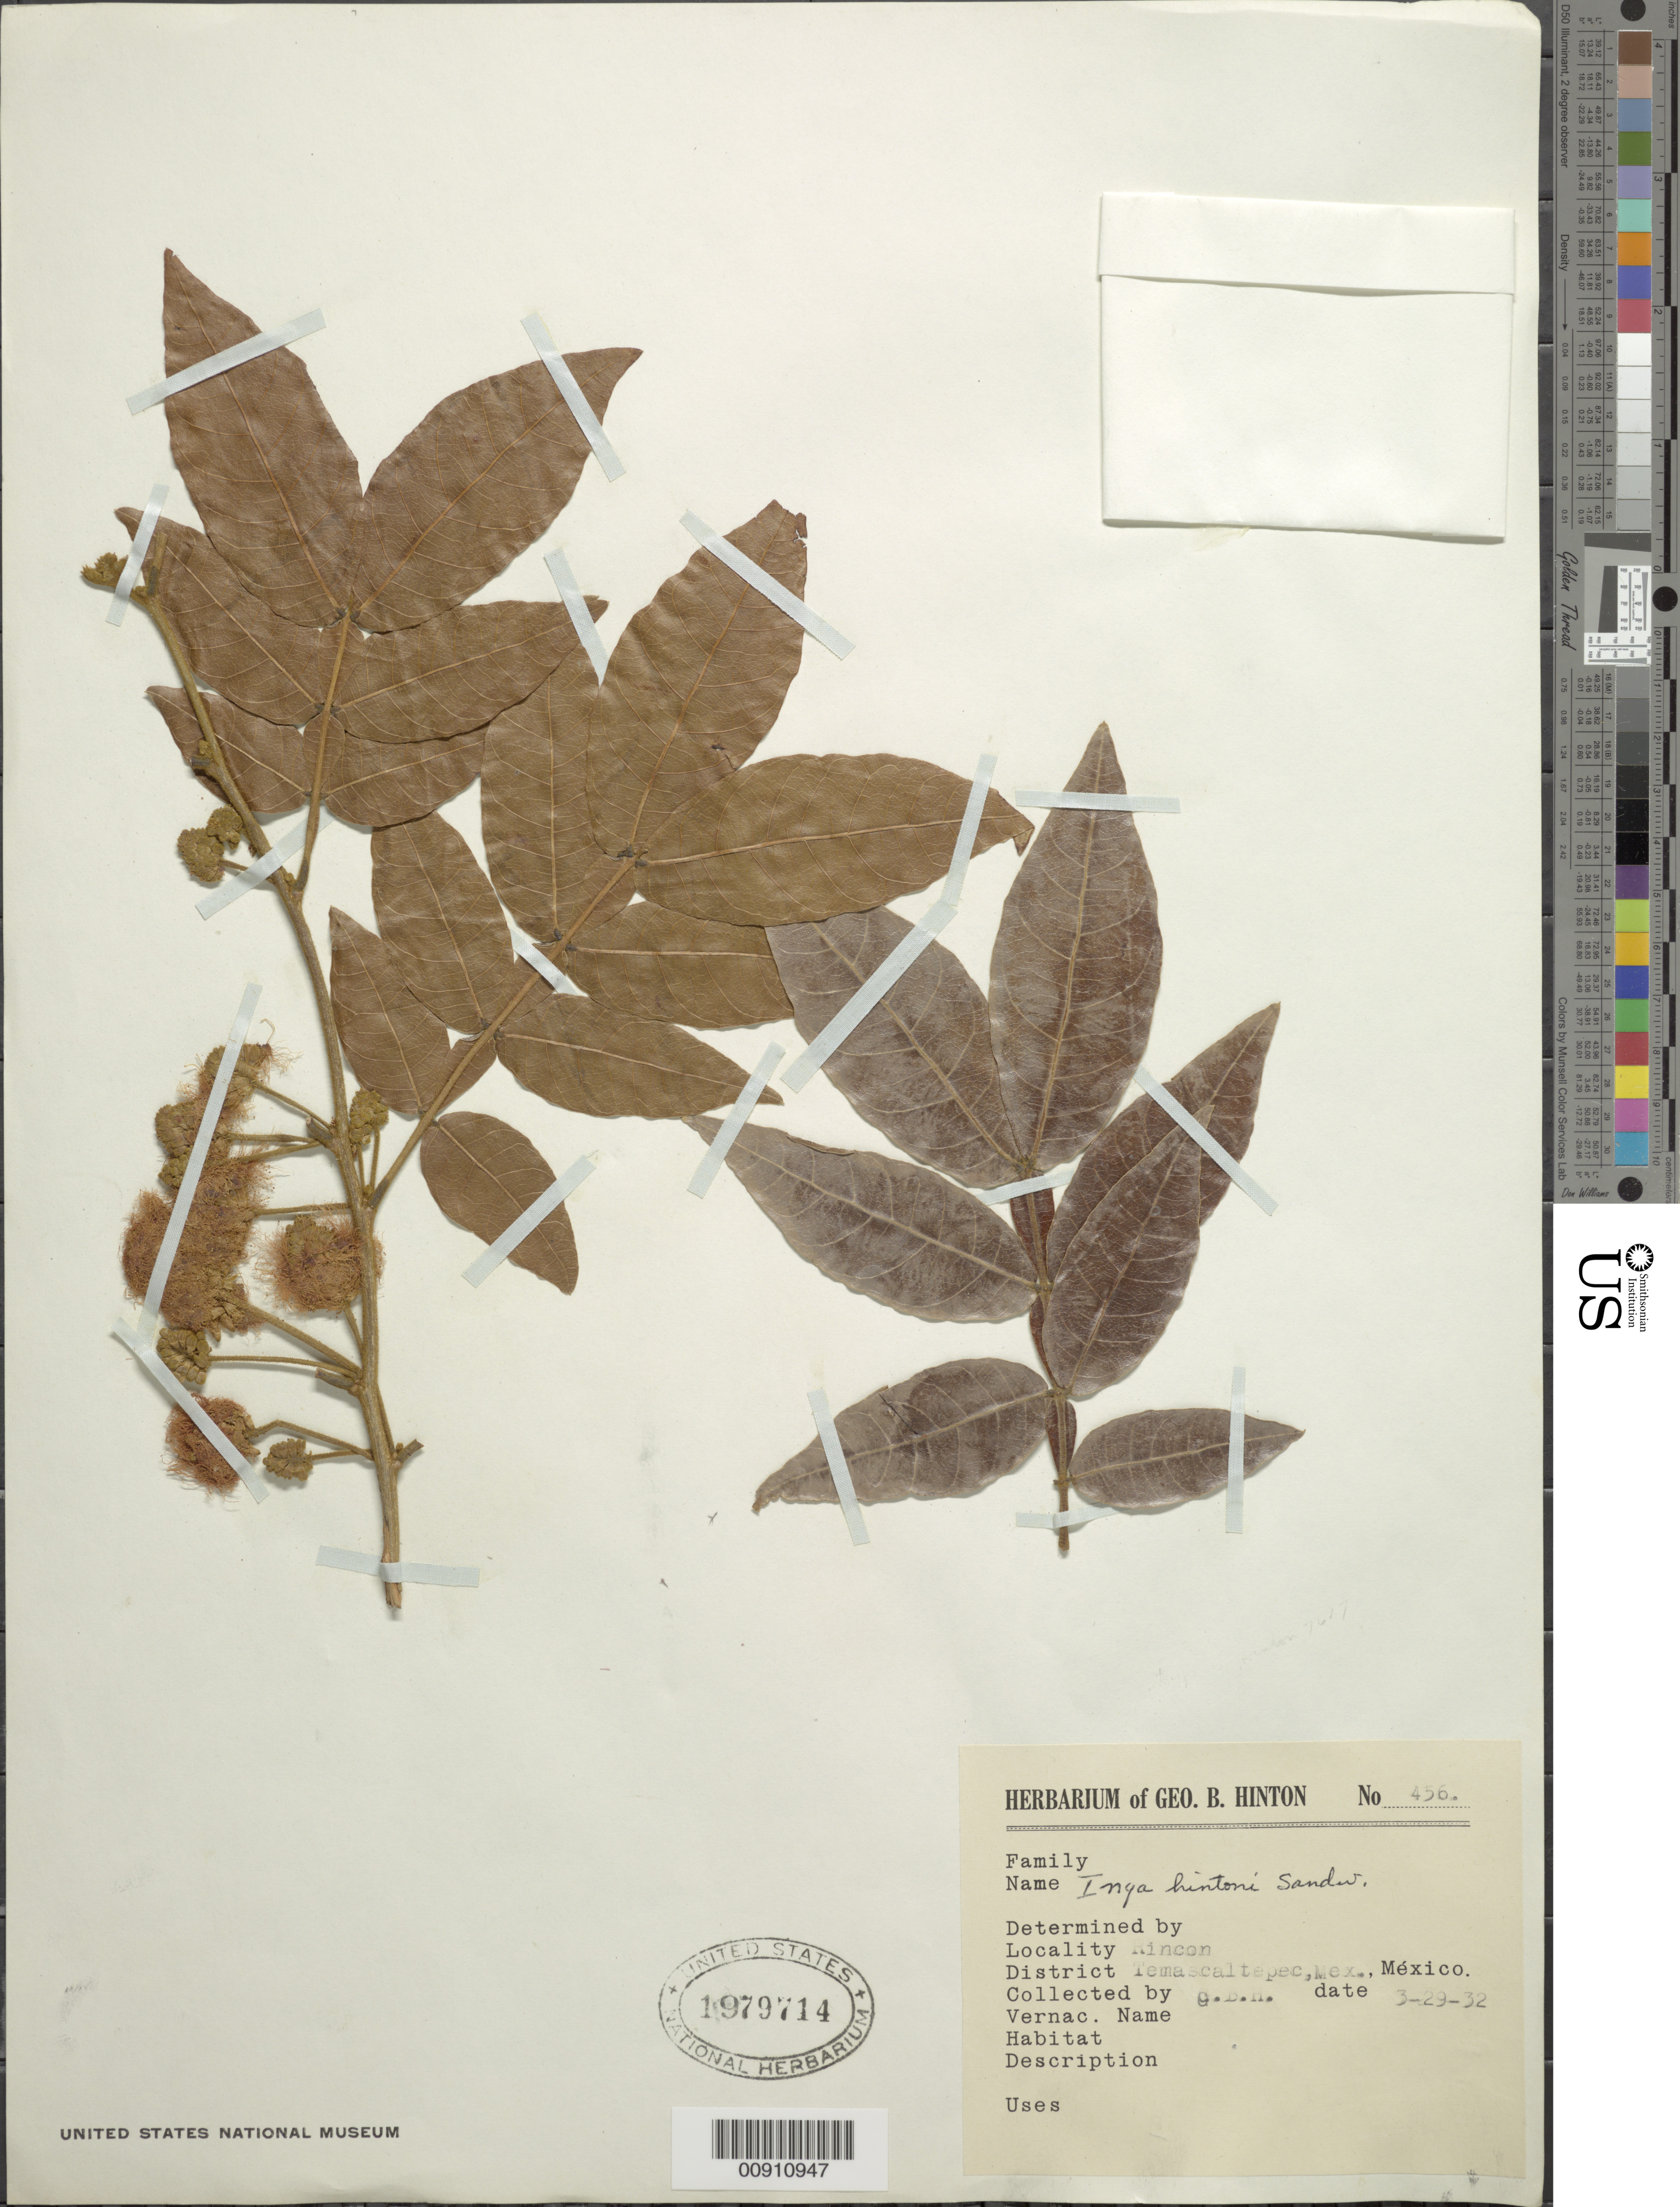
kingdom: Plantae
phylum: Tracheophyta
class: Magnoliopsida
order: Fabales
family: Fabaceae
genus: Inga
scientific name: Inga micheliana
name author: Harms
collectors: G. B. Hinton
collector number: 456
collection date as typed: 29 Mar 1932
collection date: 1932-03-29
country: Mexico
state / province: México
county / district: Temascaltepec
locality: Rincon, District Temascaltepec, State of Mexico.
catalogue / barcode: US 1979714